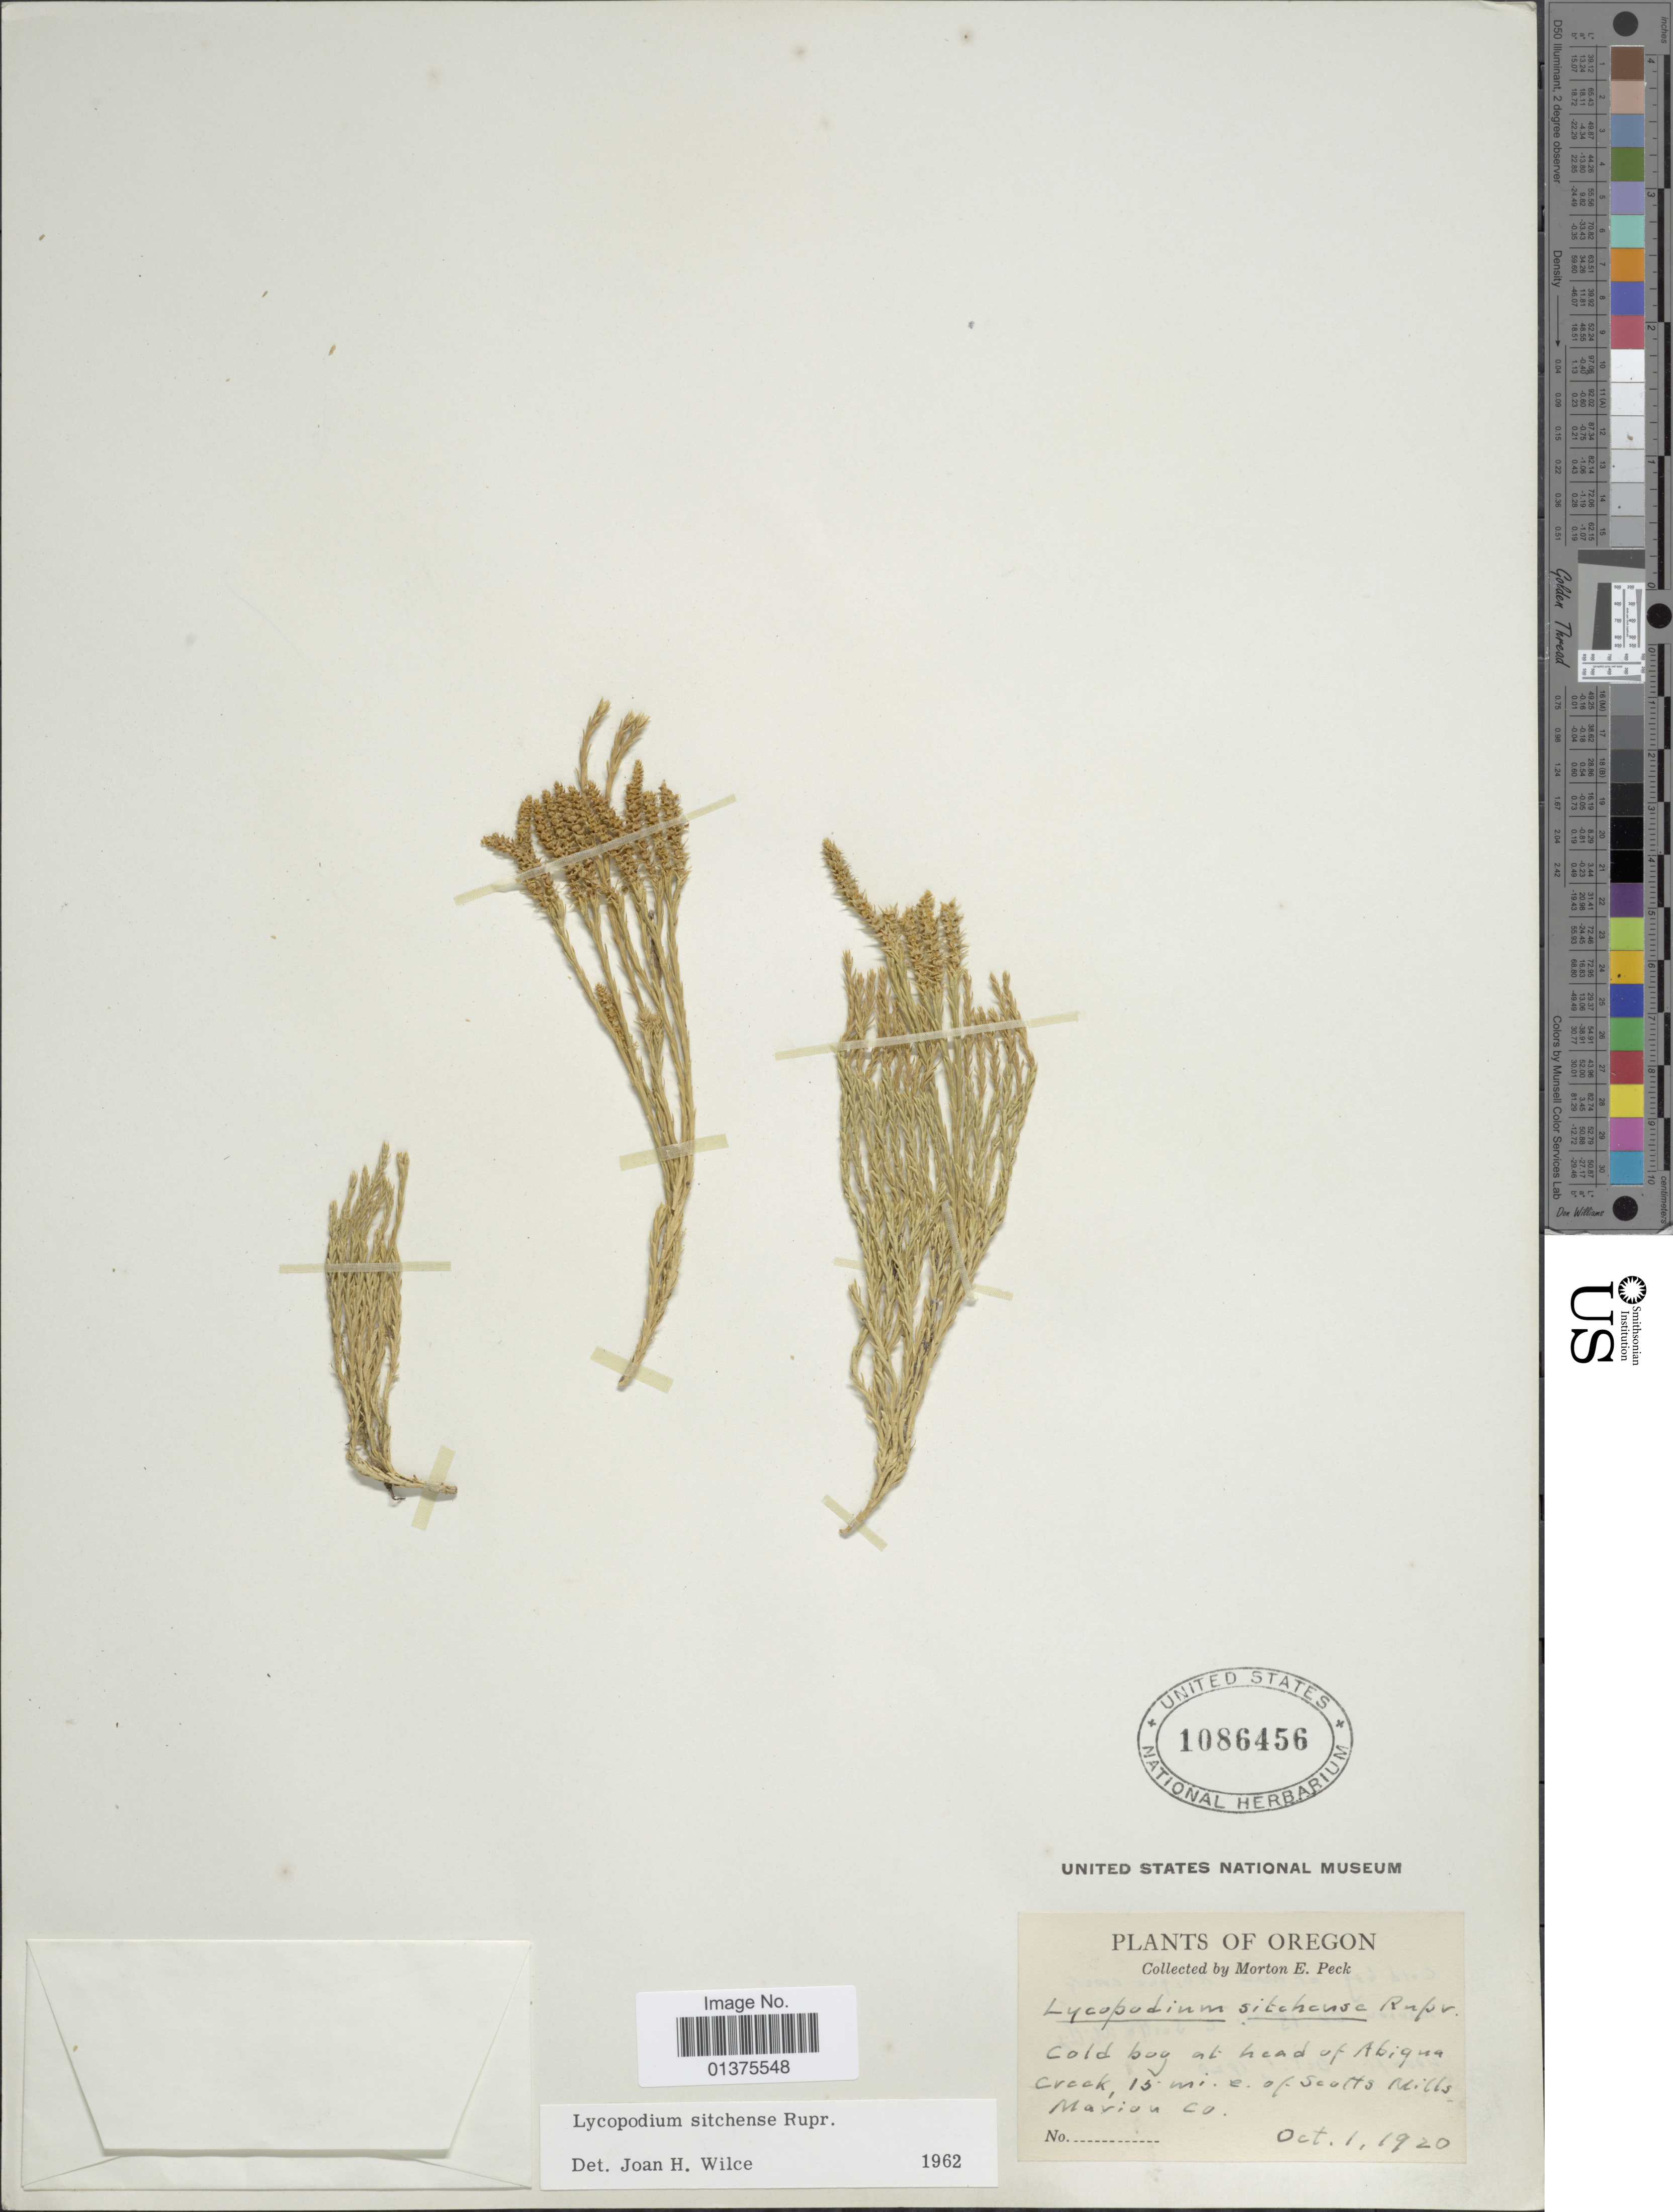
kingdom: Plantae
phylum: Tracheophyta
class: Lycopodiopsida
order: Lycopodiales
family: Lycopodiaceae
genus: Diphasiastrum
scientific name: Diphasiastrum sitchense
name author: (Rupr.) Holub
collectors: M. E. Peck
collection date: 1920-10-01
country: United States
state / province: Oregon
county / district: Marion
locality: Cold bog at head of Abiqua Creek 15 mi e. of Scotts Mills Marion Co.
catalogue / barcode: US 1086456